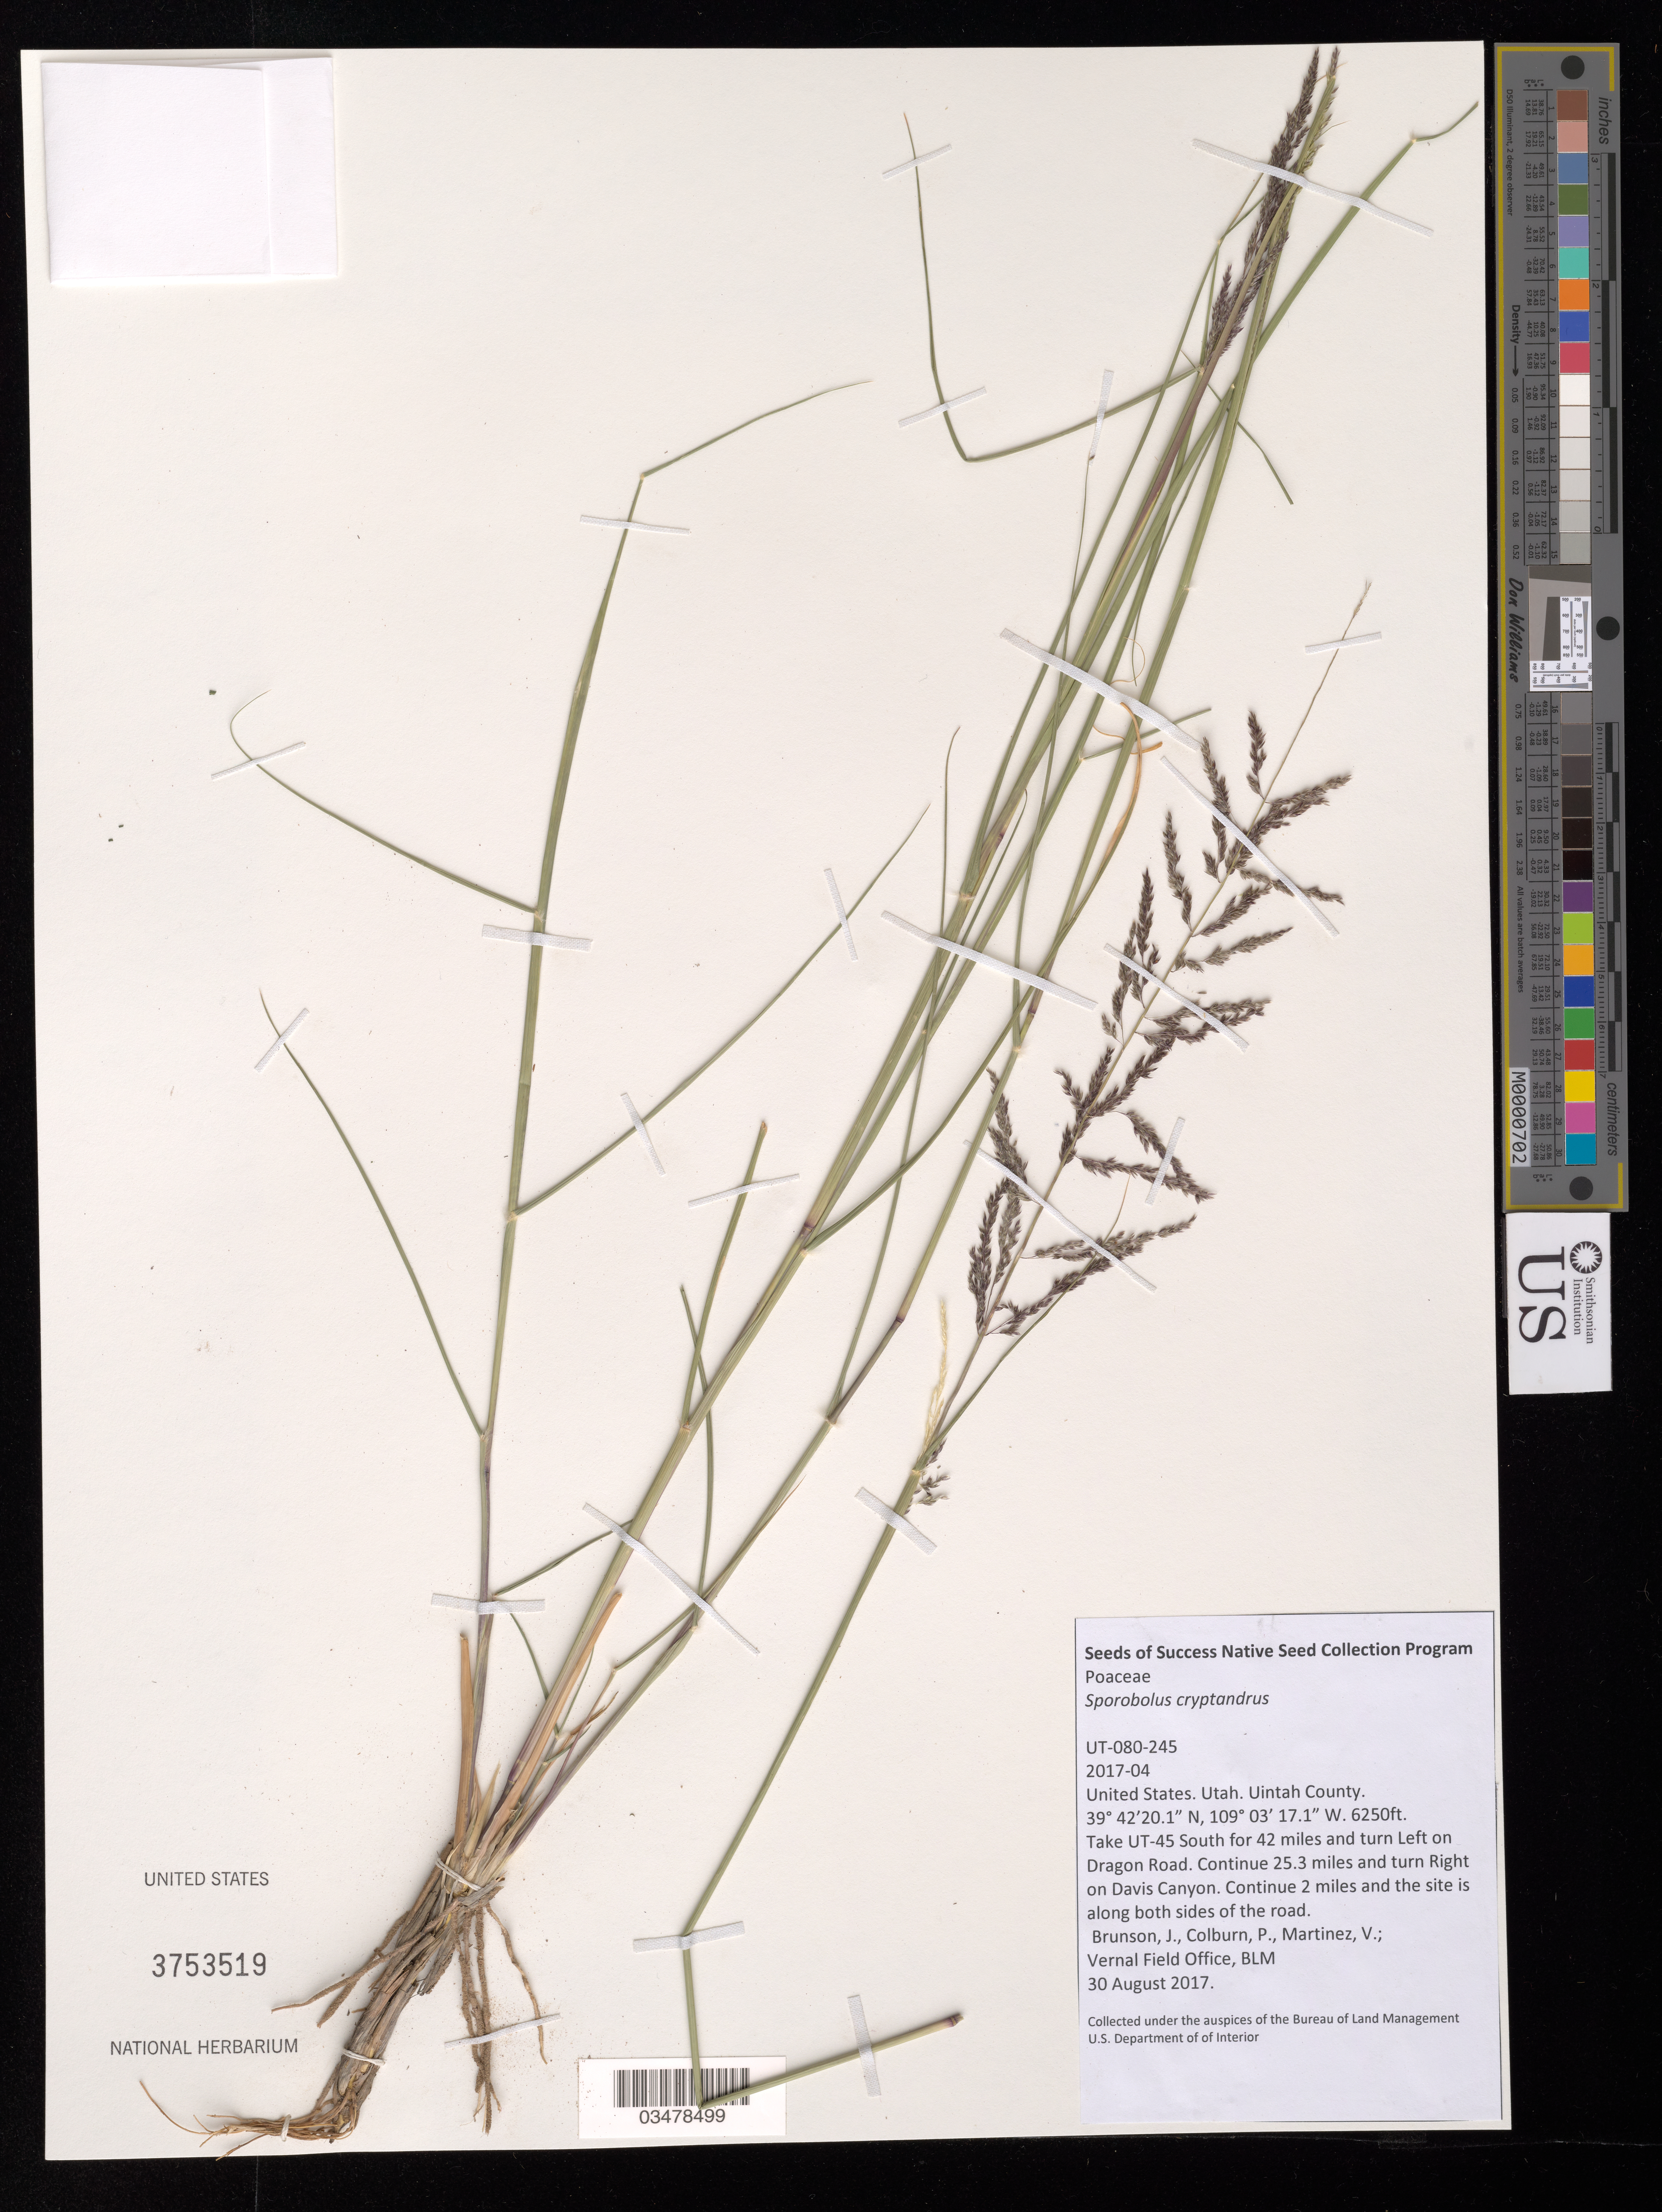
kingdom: Plantae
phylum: Tracheophyta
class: Liliopsida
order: Poales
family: Poaceae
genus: Sporobolus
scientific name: Sporobolus cryptandrus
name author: (Torr.) A. Gray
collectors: J. Brunson, V. Martinez & P. Colburn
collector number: UT080-245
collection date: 2017-08-30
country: United States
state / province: Utah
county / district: Unitah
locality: Davis Canyon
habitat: Desert Clay (Shadscale), Semi-desert Stony Loam (Utah Juniper-Pinyon), Desert Shallow Clay (Mat Saltbush)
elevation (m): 1905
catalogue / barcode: US 3753519